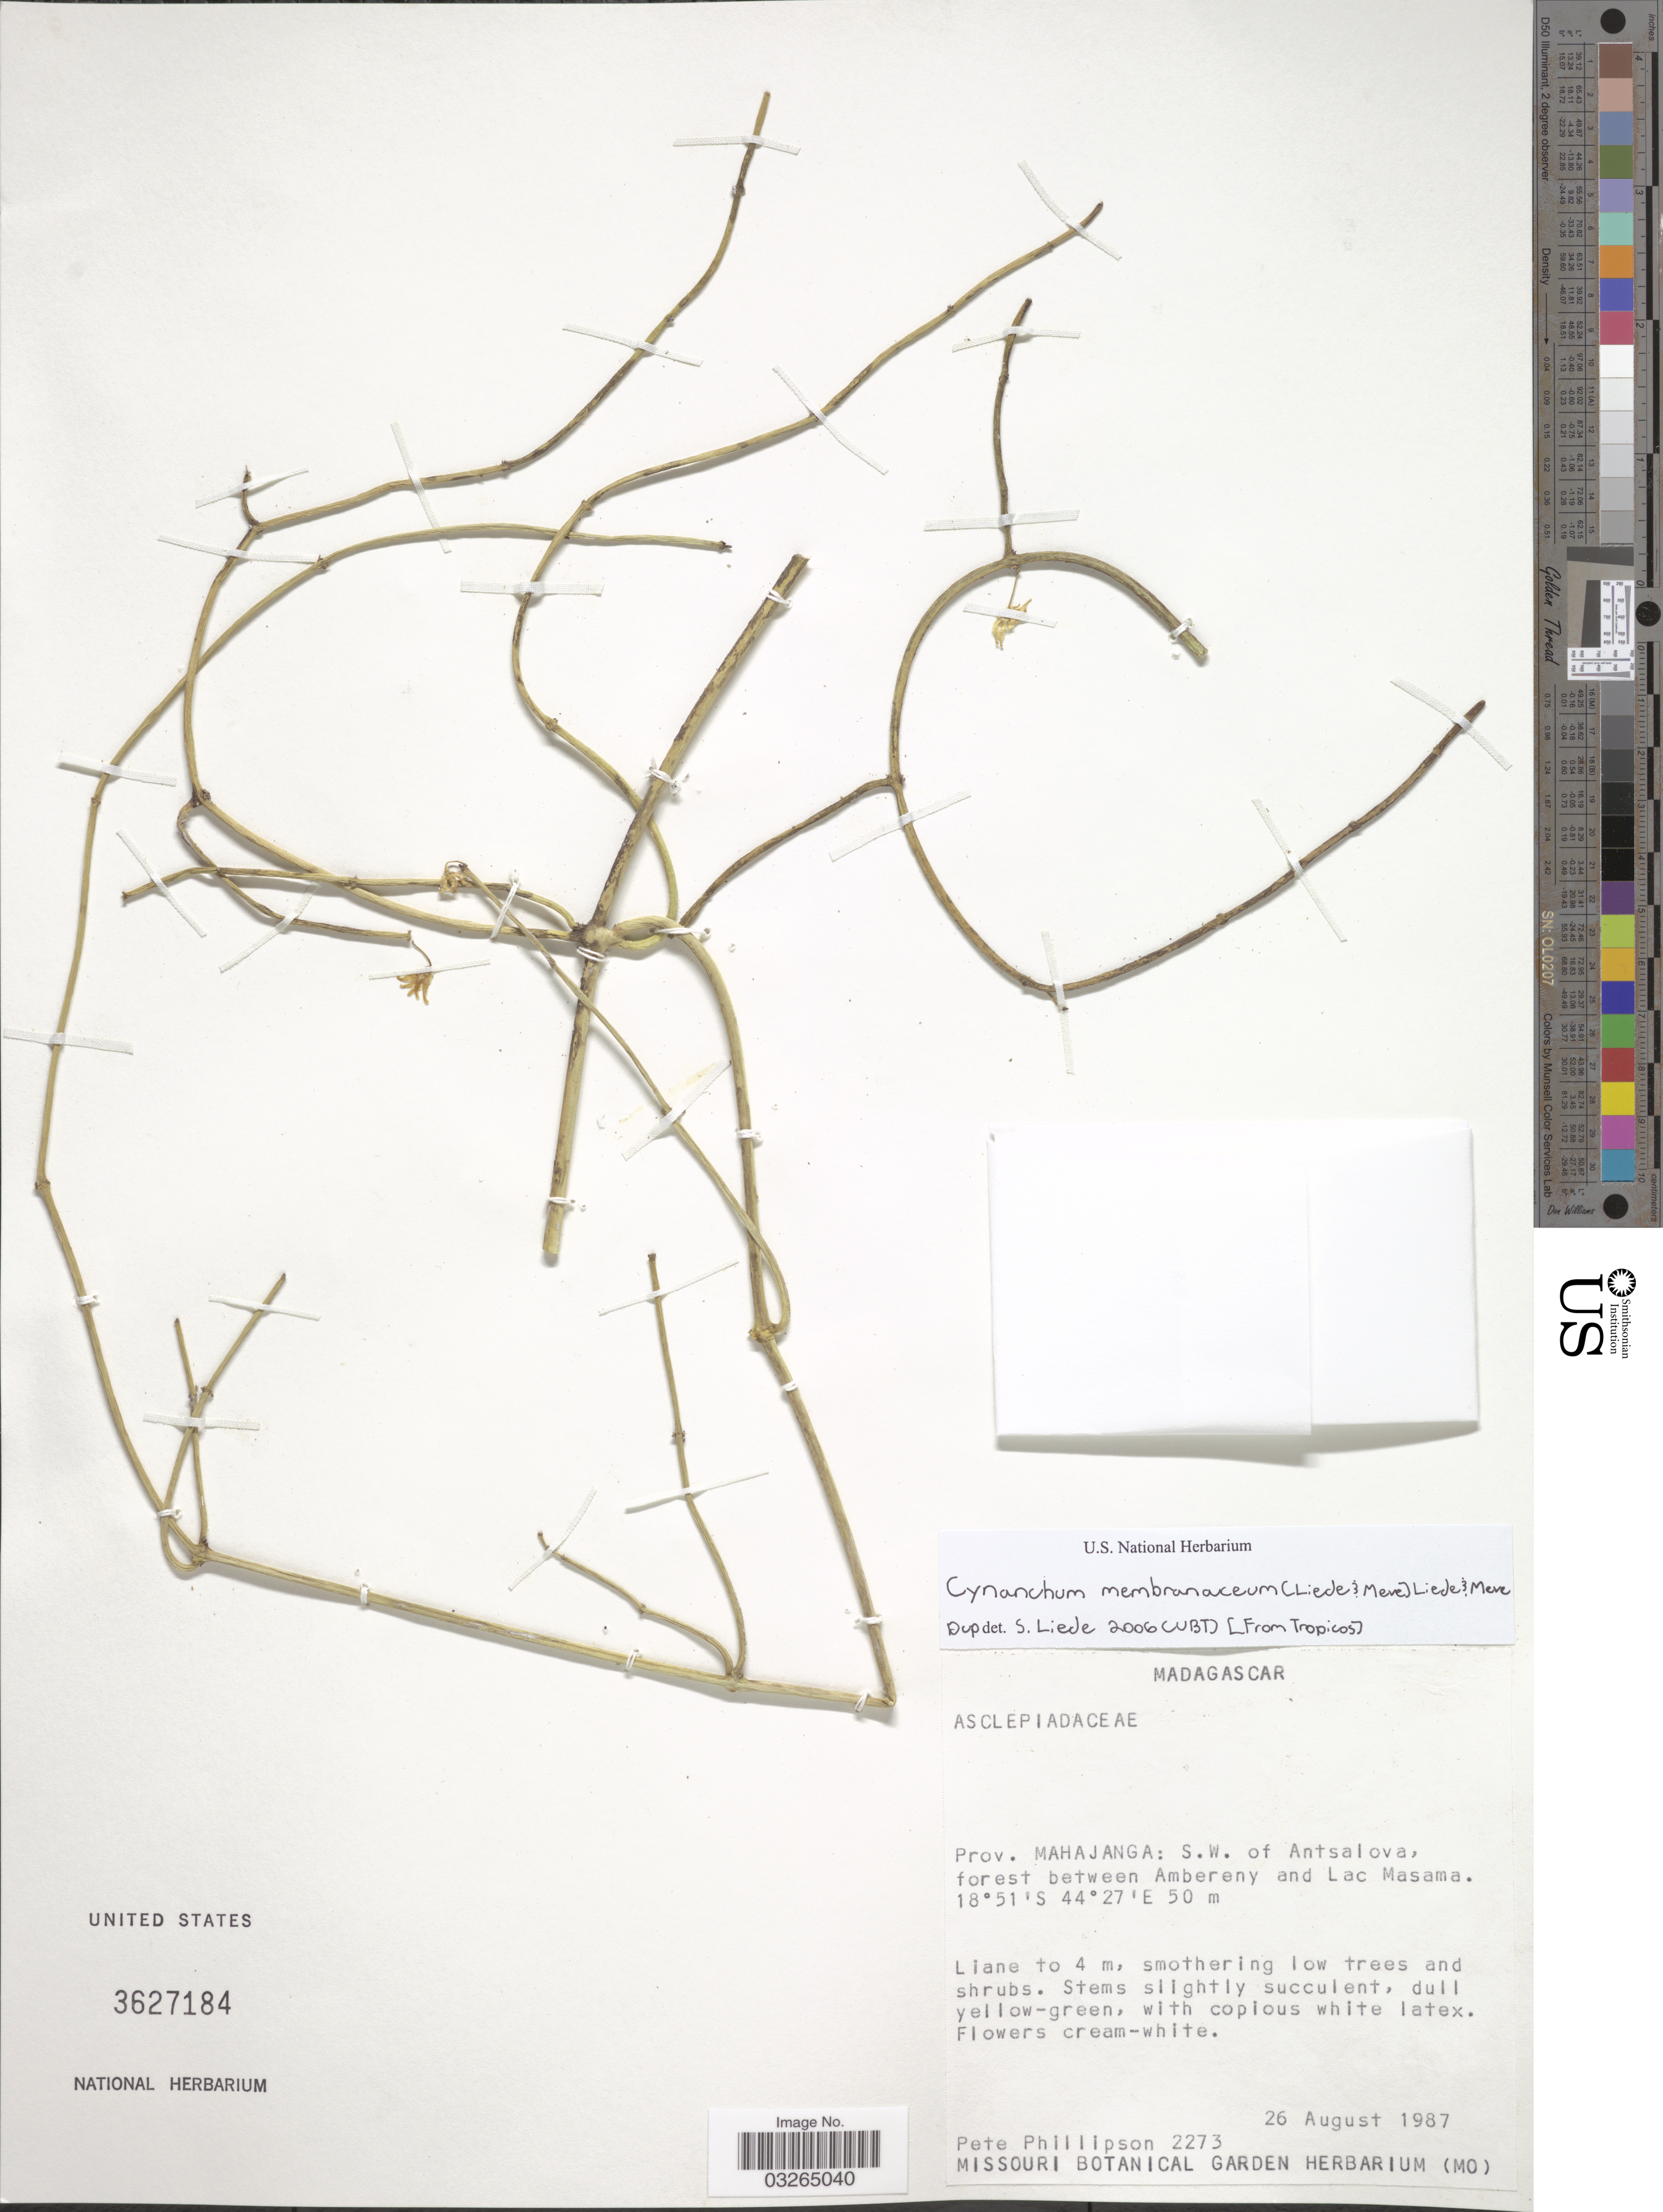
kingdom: Plantae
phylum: Tracheophyta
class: Magnoliopsida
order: Gentianales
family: Apocynaceae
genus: Cynanchum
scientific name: Cynanchum membranaceum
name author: (Liede & Meve) Liede & Meve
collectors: P. B. Phillipson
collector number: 2273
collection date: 1987-08-26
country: Madagascar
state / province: Melaky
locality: S. W. of Antsalova, forest between Ambereny and Lac Masama.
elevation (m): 50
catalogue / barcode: US 3627184